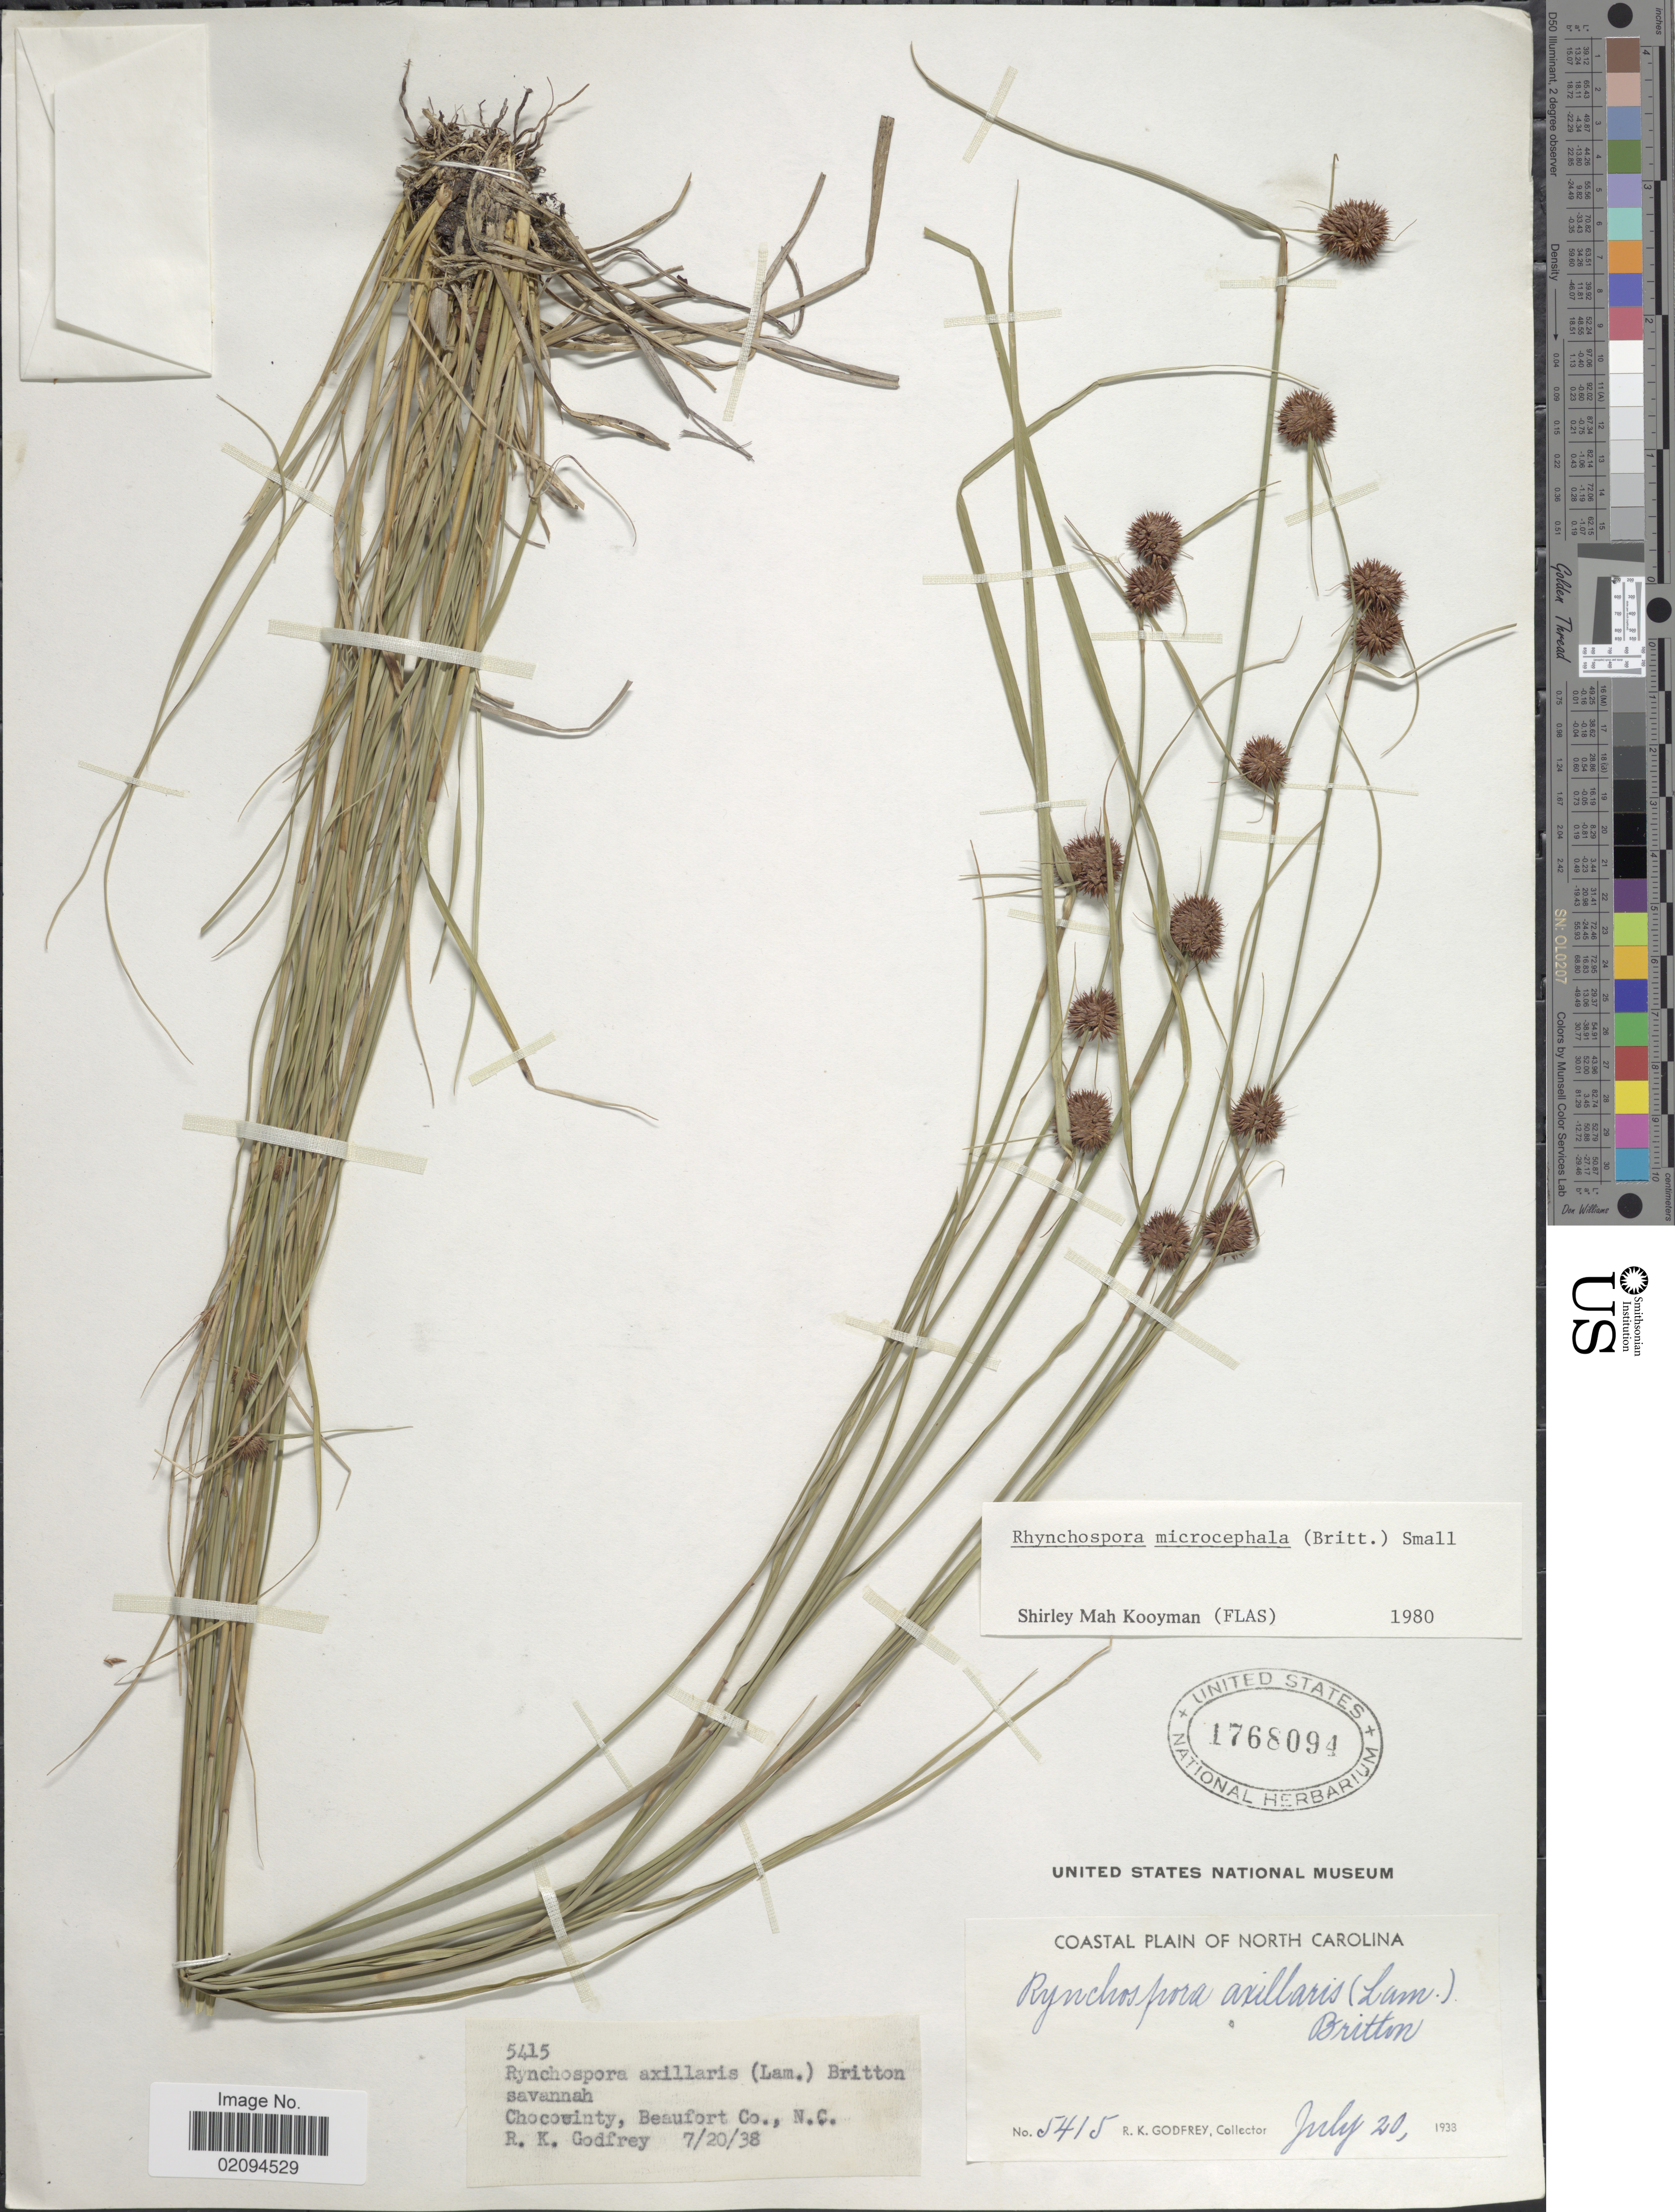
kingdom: Plantae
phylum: Tracheophyta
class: Liliopsida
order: Poales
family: Cyperaceae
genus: Rhynchospora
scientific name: Rhynchospora microcephala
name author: (Britton) Britton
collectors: R. K. Godfrey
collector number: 5415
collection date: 1938-07-20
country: United States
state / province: North Carolina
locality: Coastal Plain of North Carolina. Chocowinty, Beaufort Co.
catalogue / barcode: US 1768094